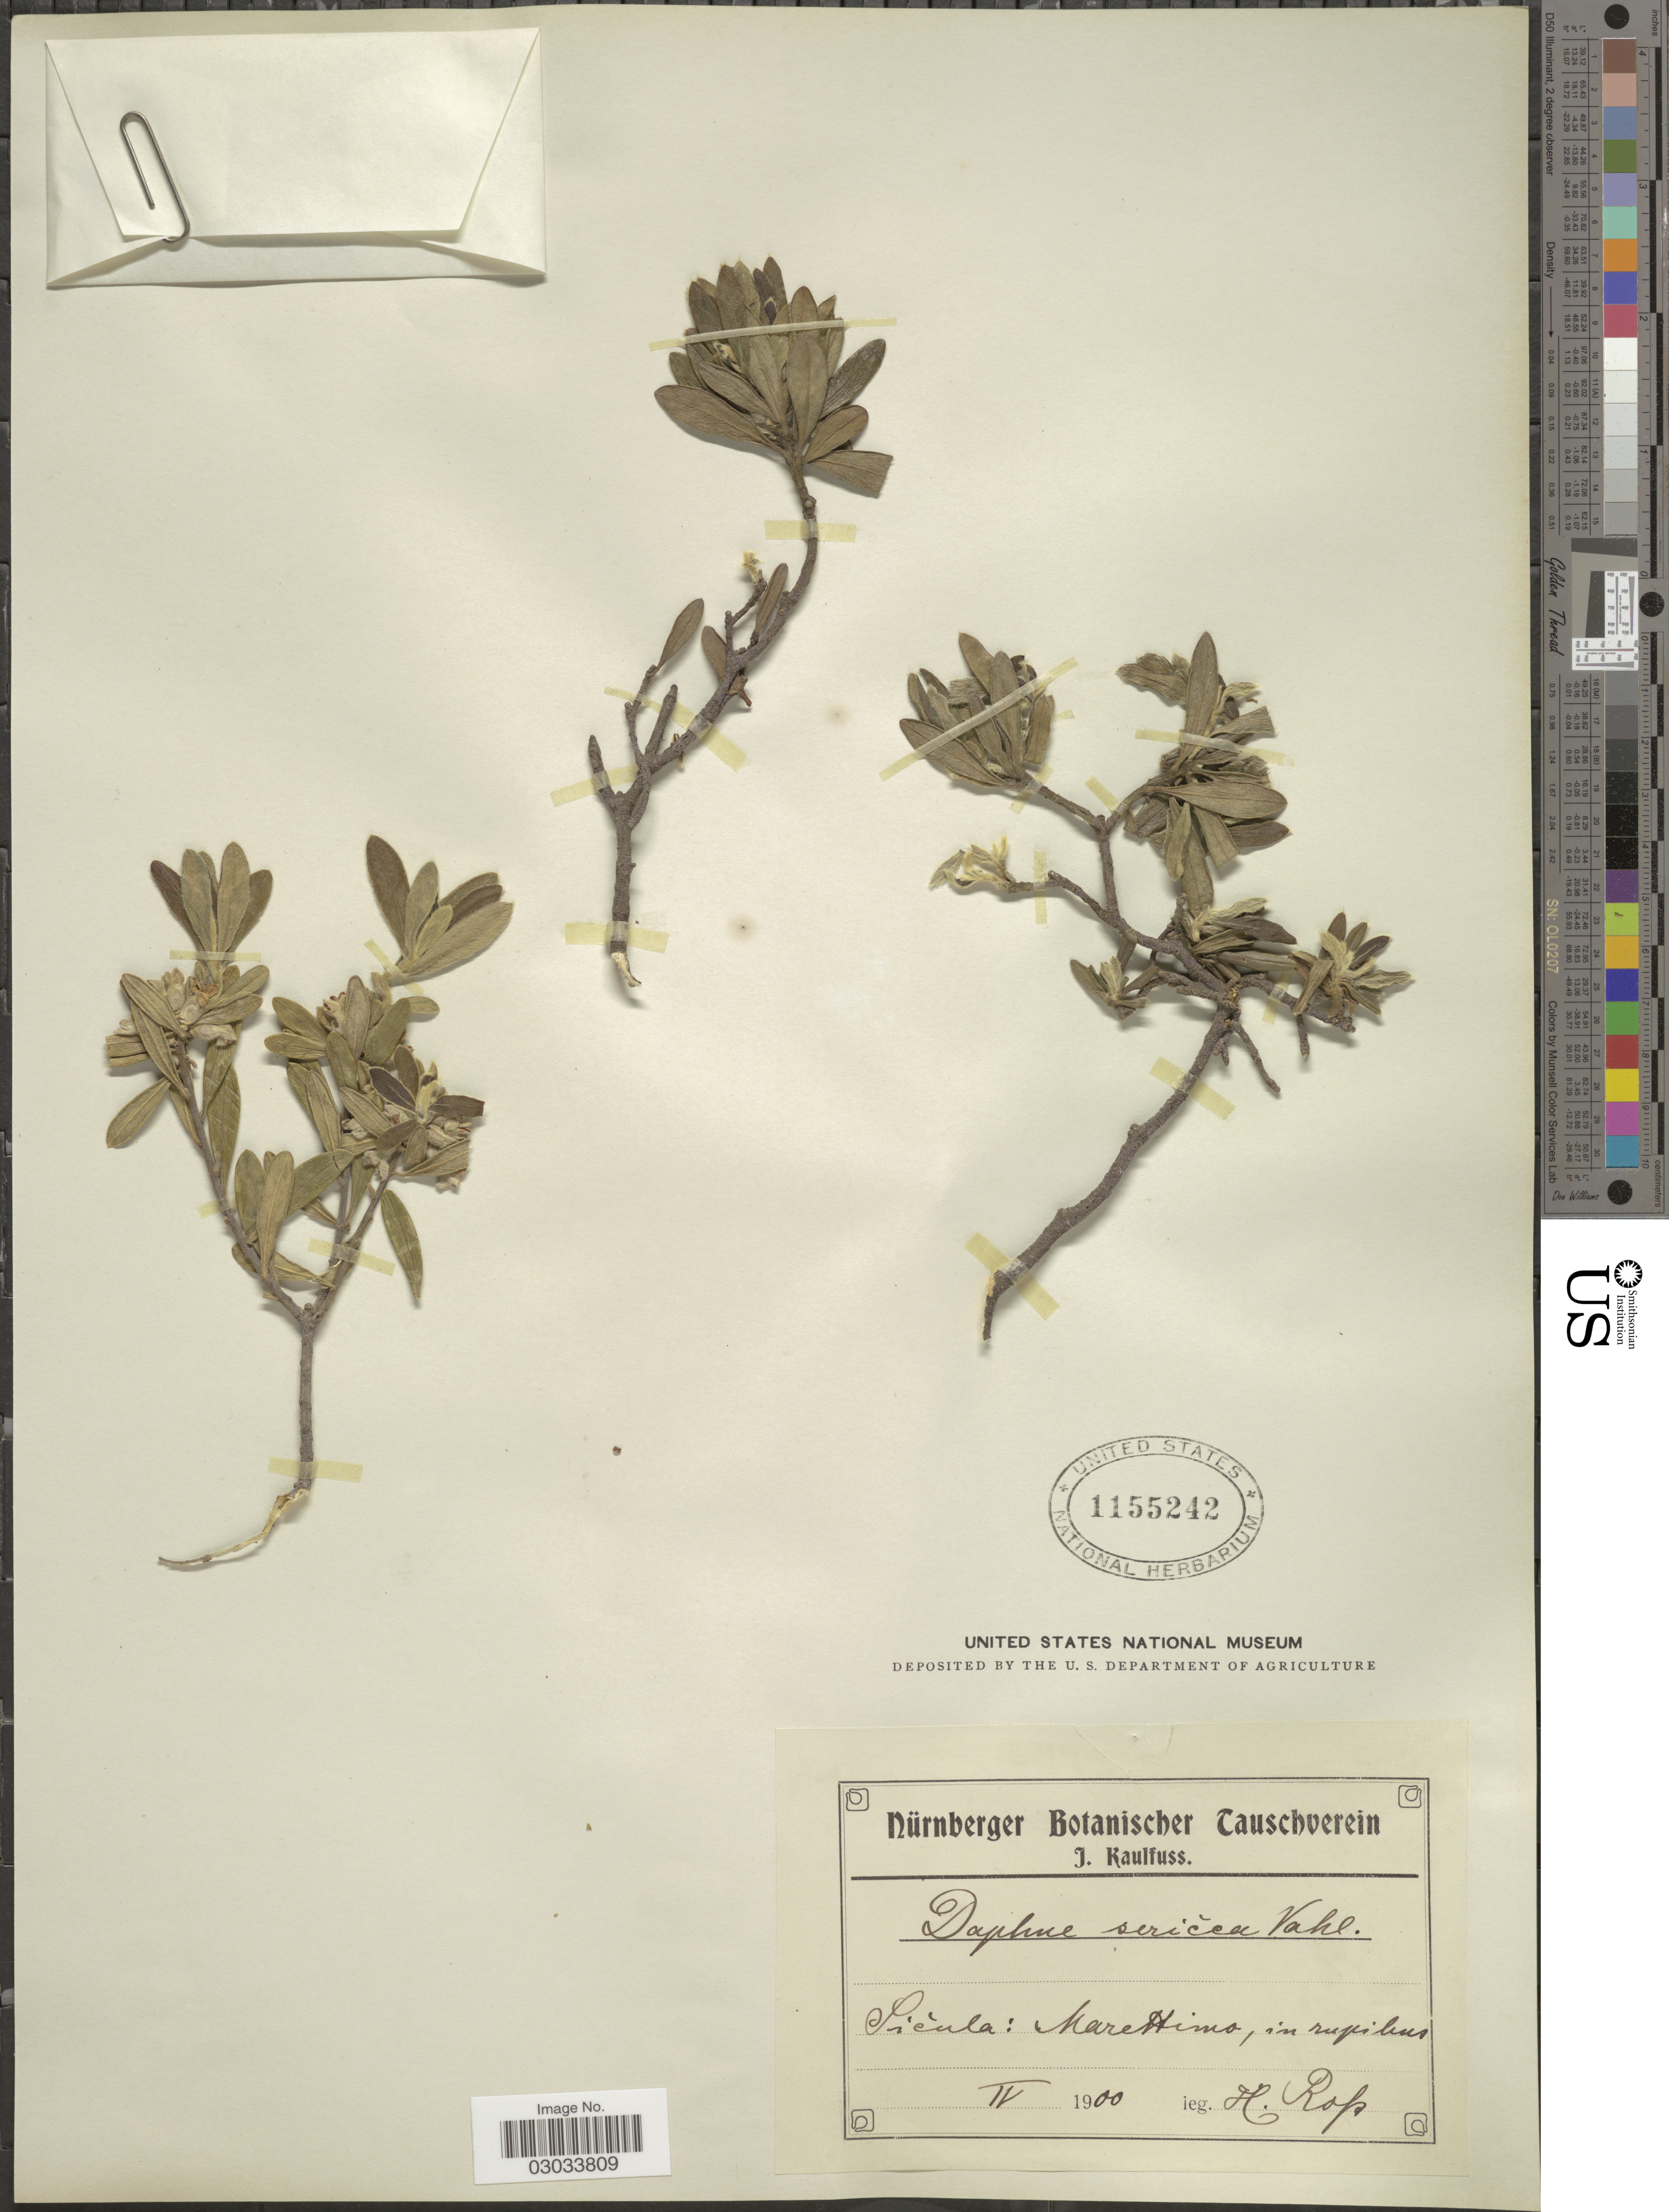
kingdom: Plantae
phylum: Tracheophyta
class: Magnoliopsida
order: Malvales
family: Thymelaeaceae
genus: Daphne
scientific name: Daphne sericea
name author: Vahl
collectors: H. Rop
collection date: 1900-04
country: Italy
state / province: Siciliana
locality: Sicula: Marettimo, in rupibus.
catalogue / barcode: US 1155242